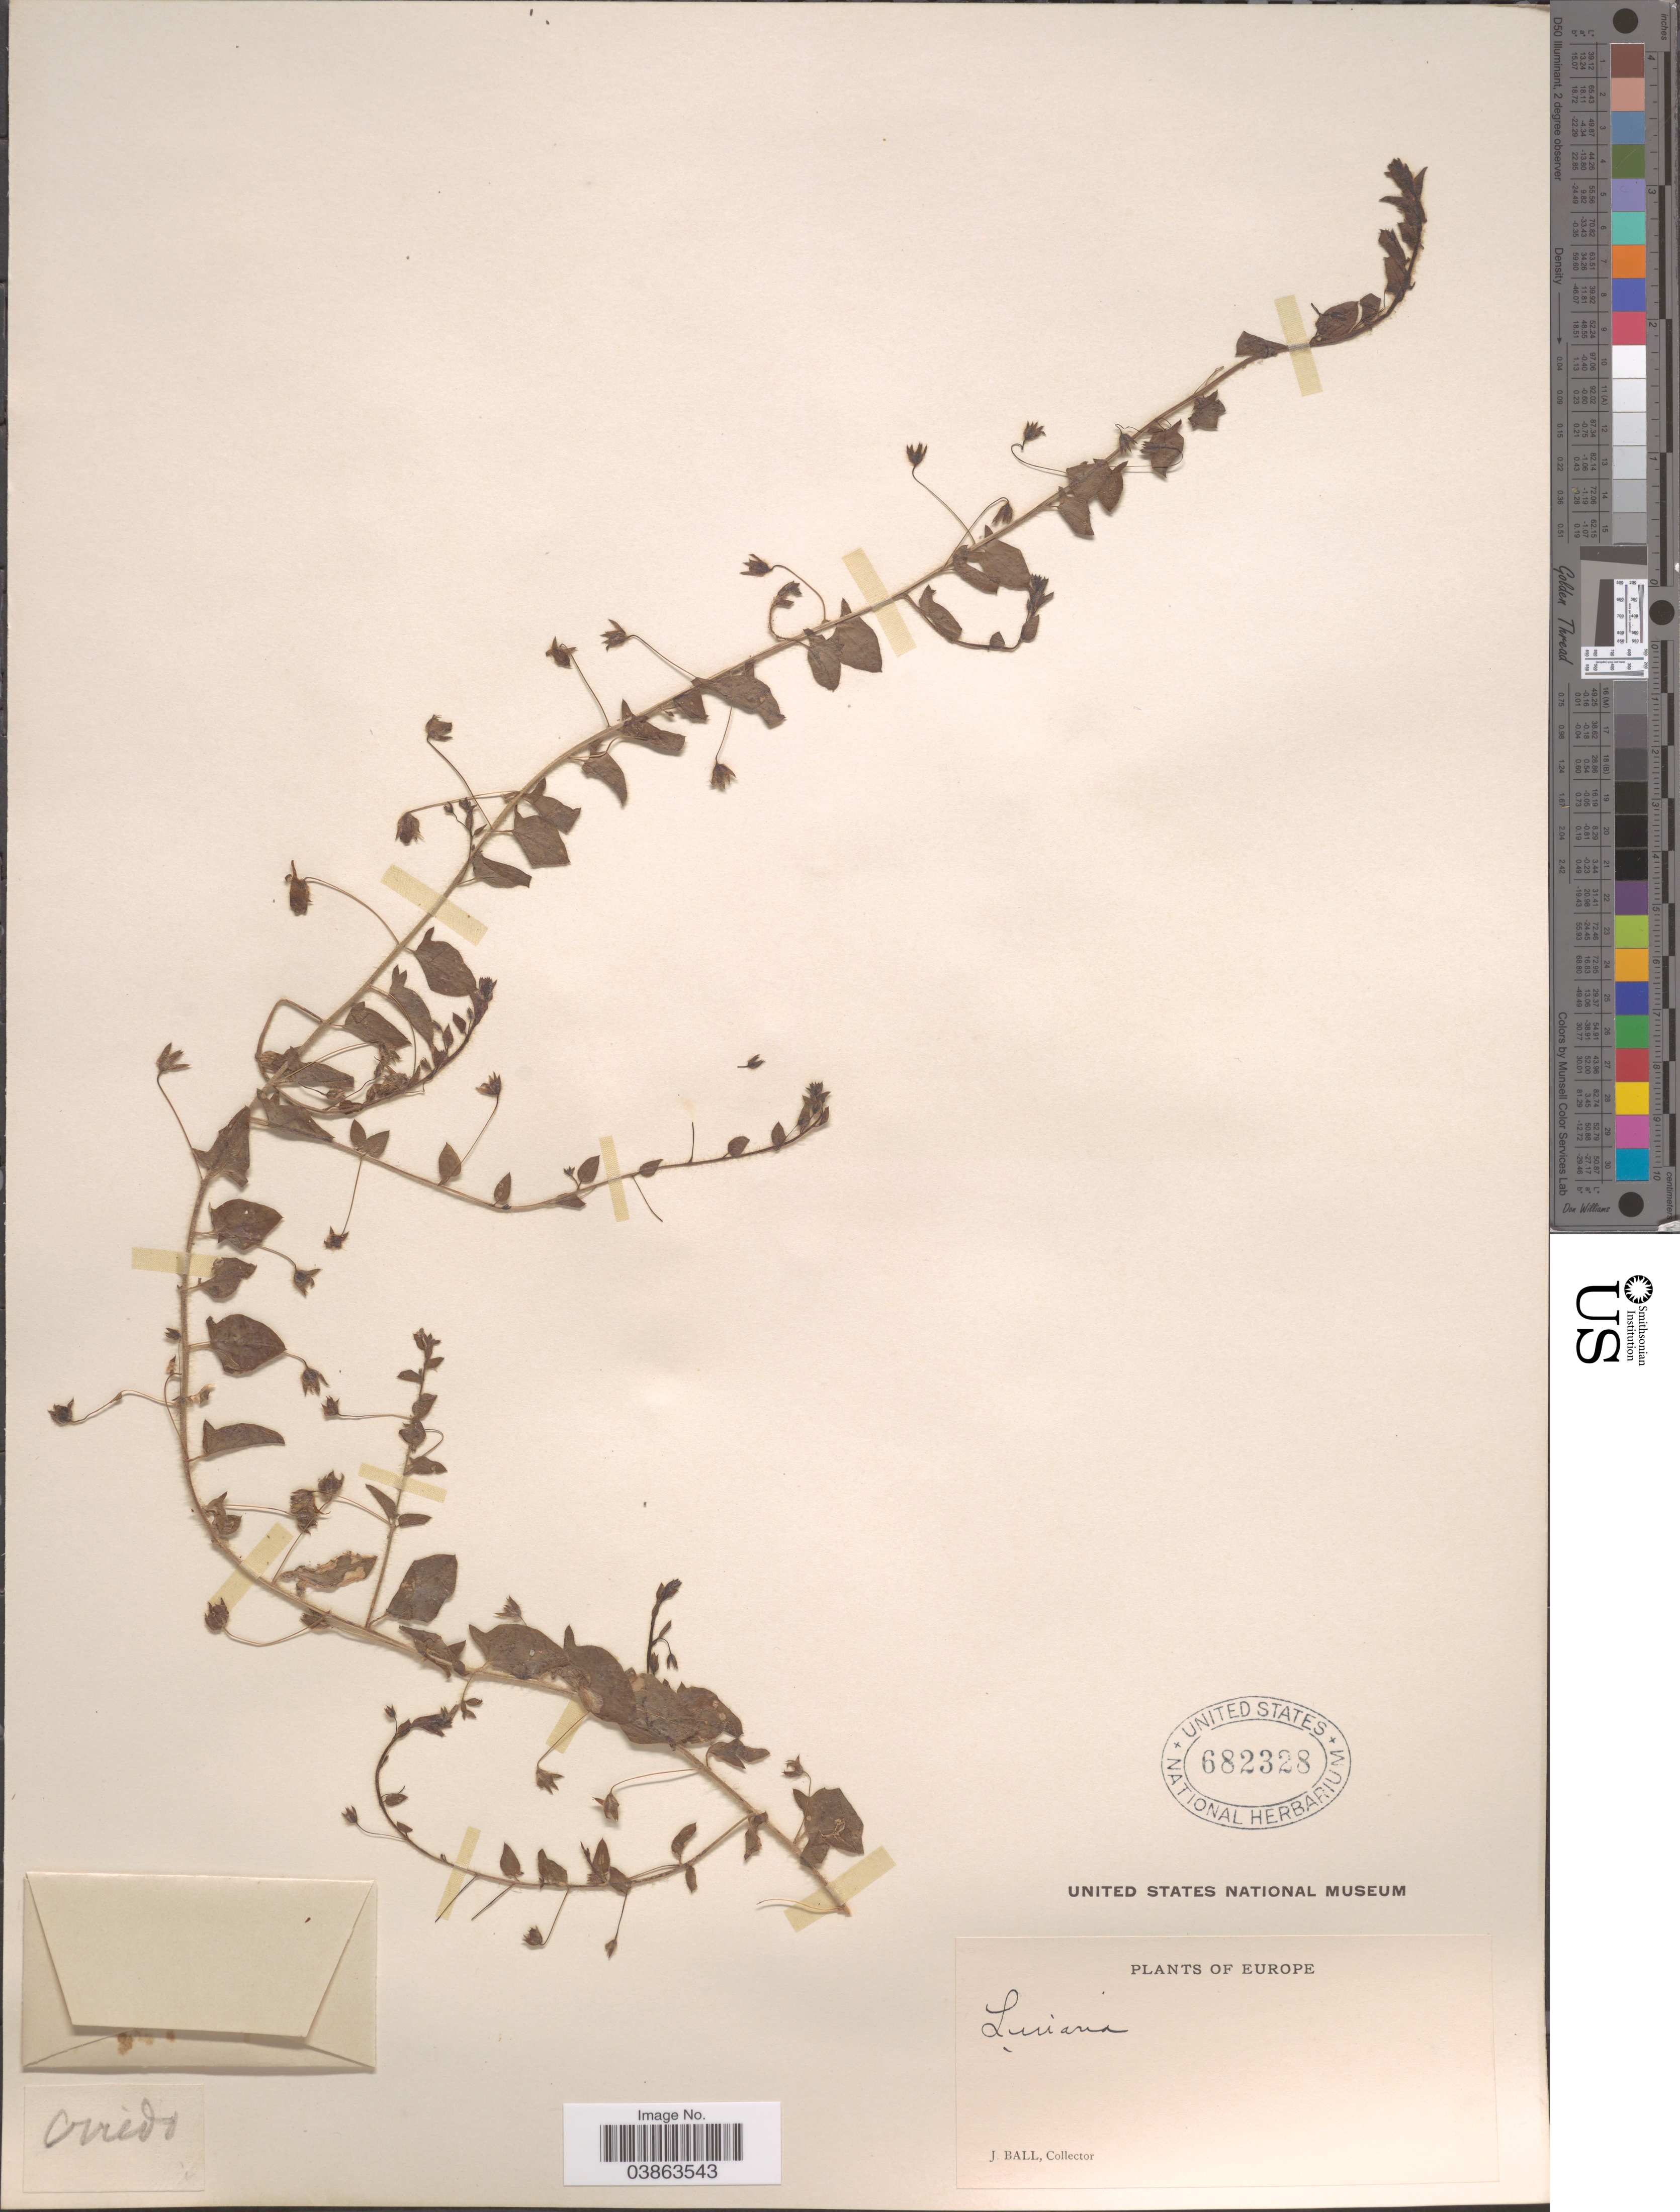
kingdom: Plantae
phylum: Tracheophyta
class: Magnoliopsida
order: Lamiales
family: Plantaginaceae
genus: Linaria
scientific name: Linaria sp.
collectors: J. Ball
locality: Europe.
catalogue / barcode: US 682328